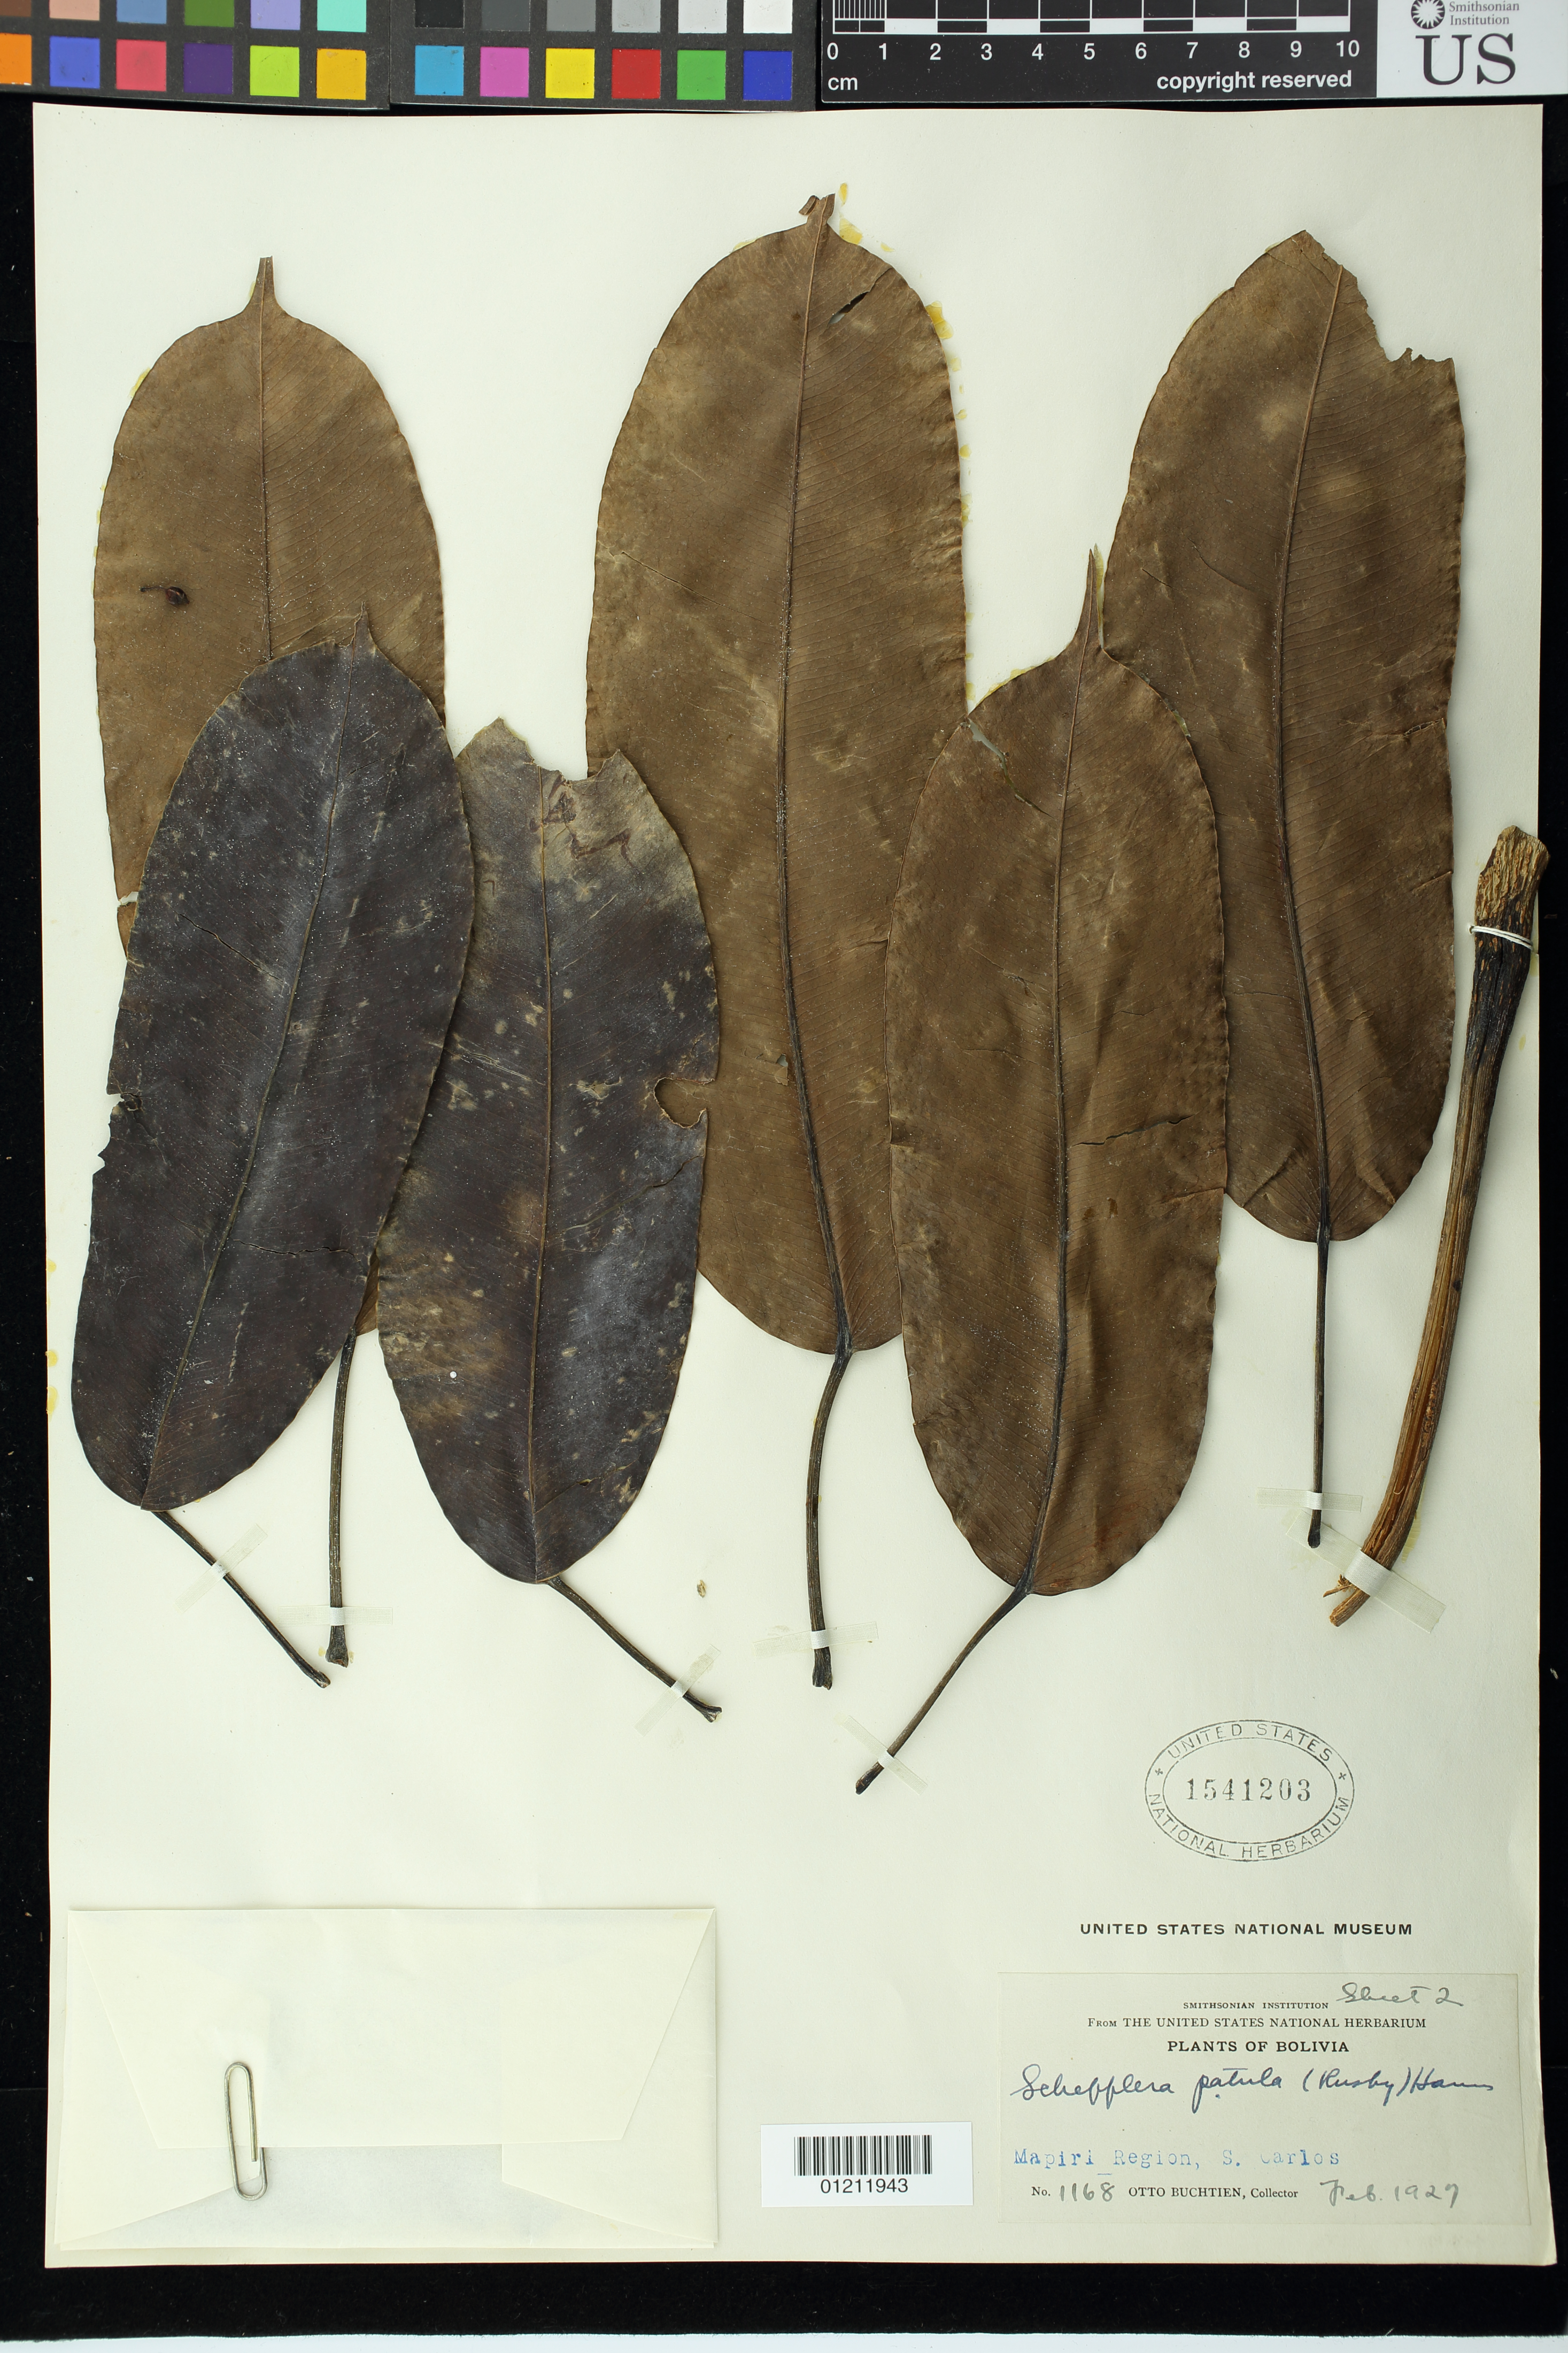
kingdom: Plantae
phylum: Tracheophyta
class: Magnoliopsida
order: Apiales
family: Araliaceae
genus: Schefflera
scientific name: Schefflera patula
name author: (Rusby) Harms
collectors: O. Buchtien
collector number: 1168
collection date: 1927-02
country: Bolivia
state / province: La Paz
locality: Mapiri Region, S. Carlos.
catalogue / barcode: US 1541203